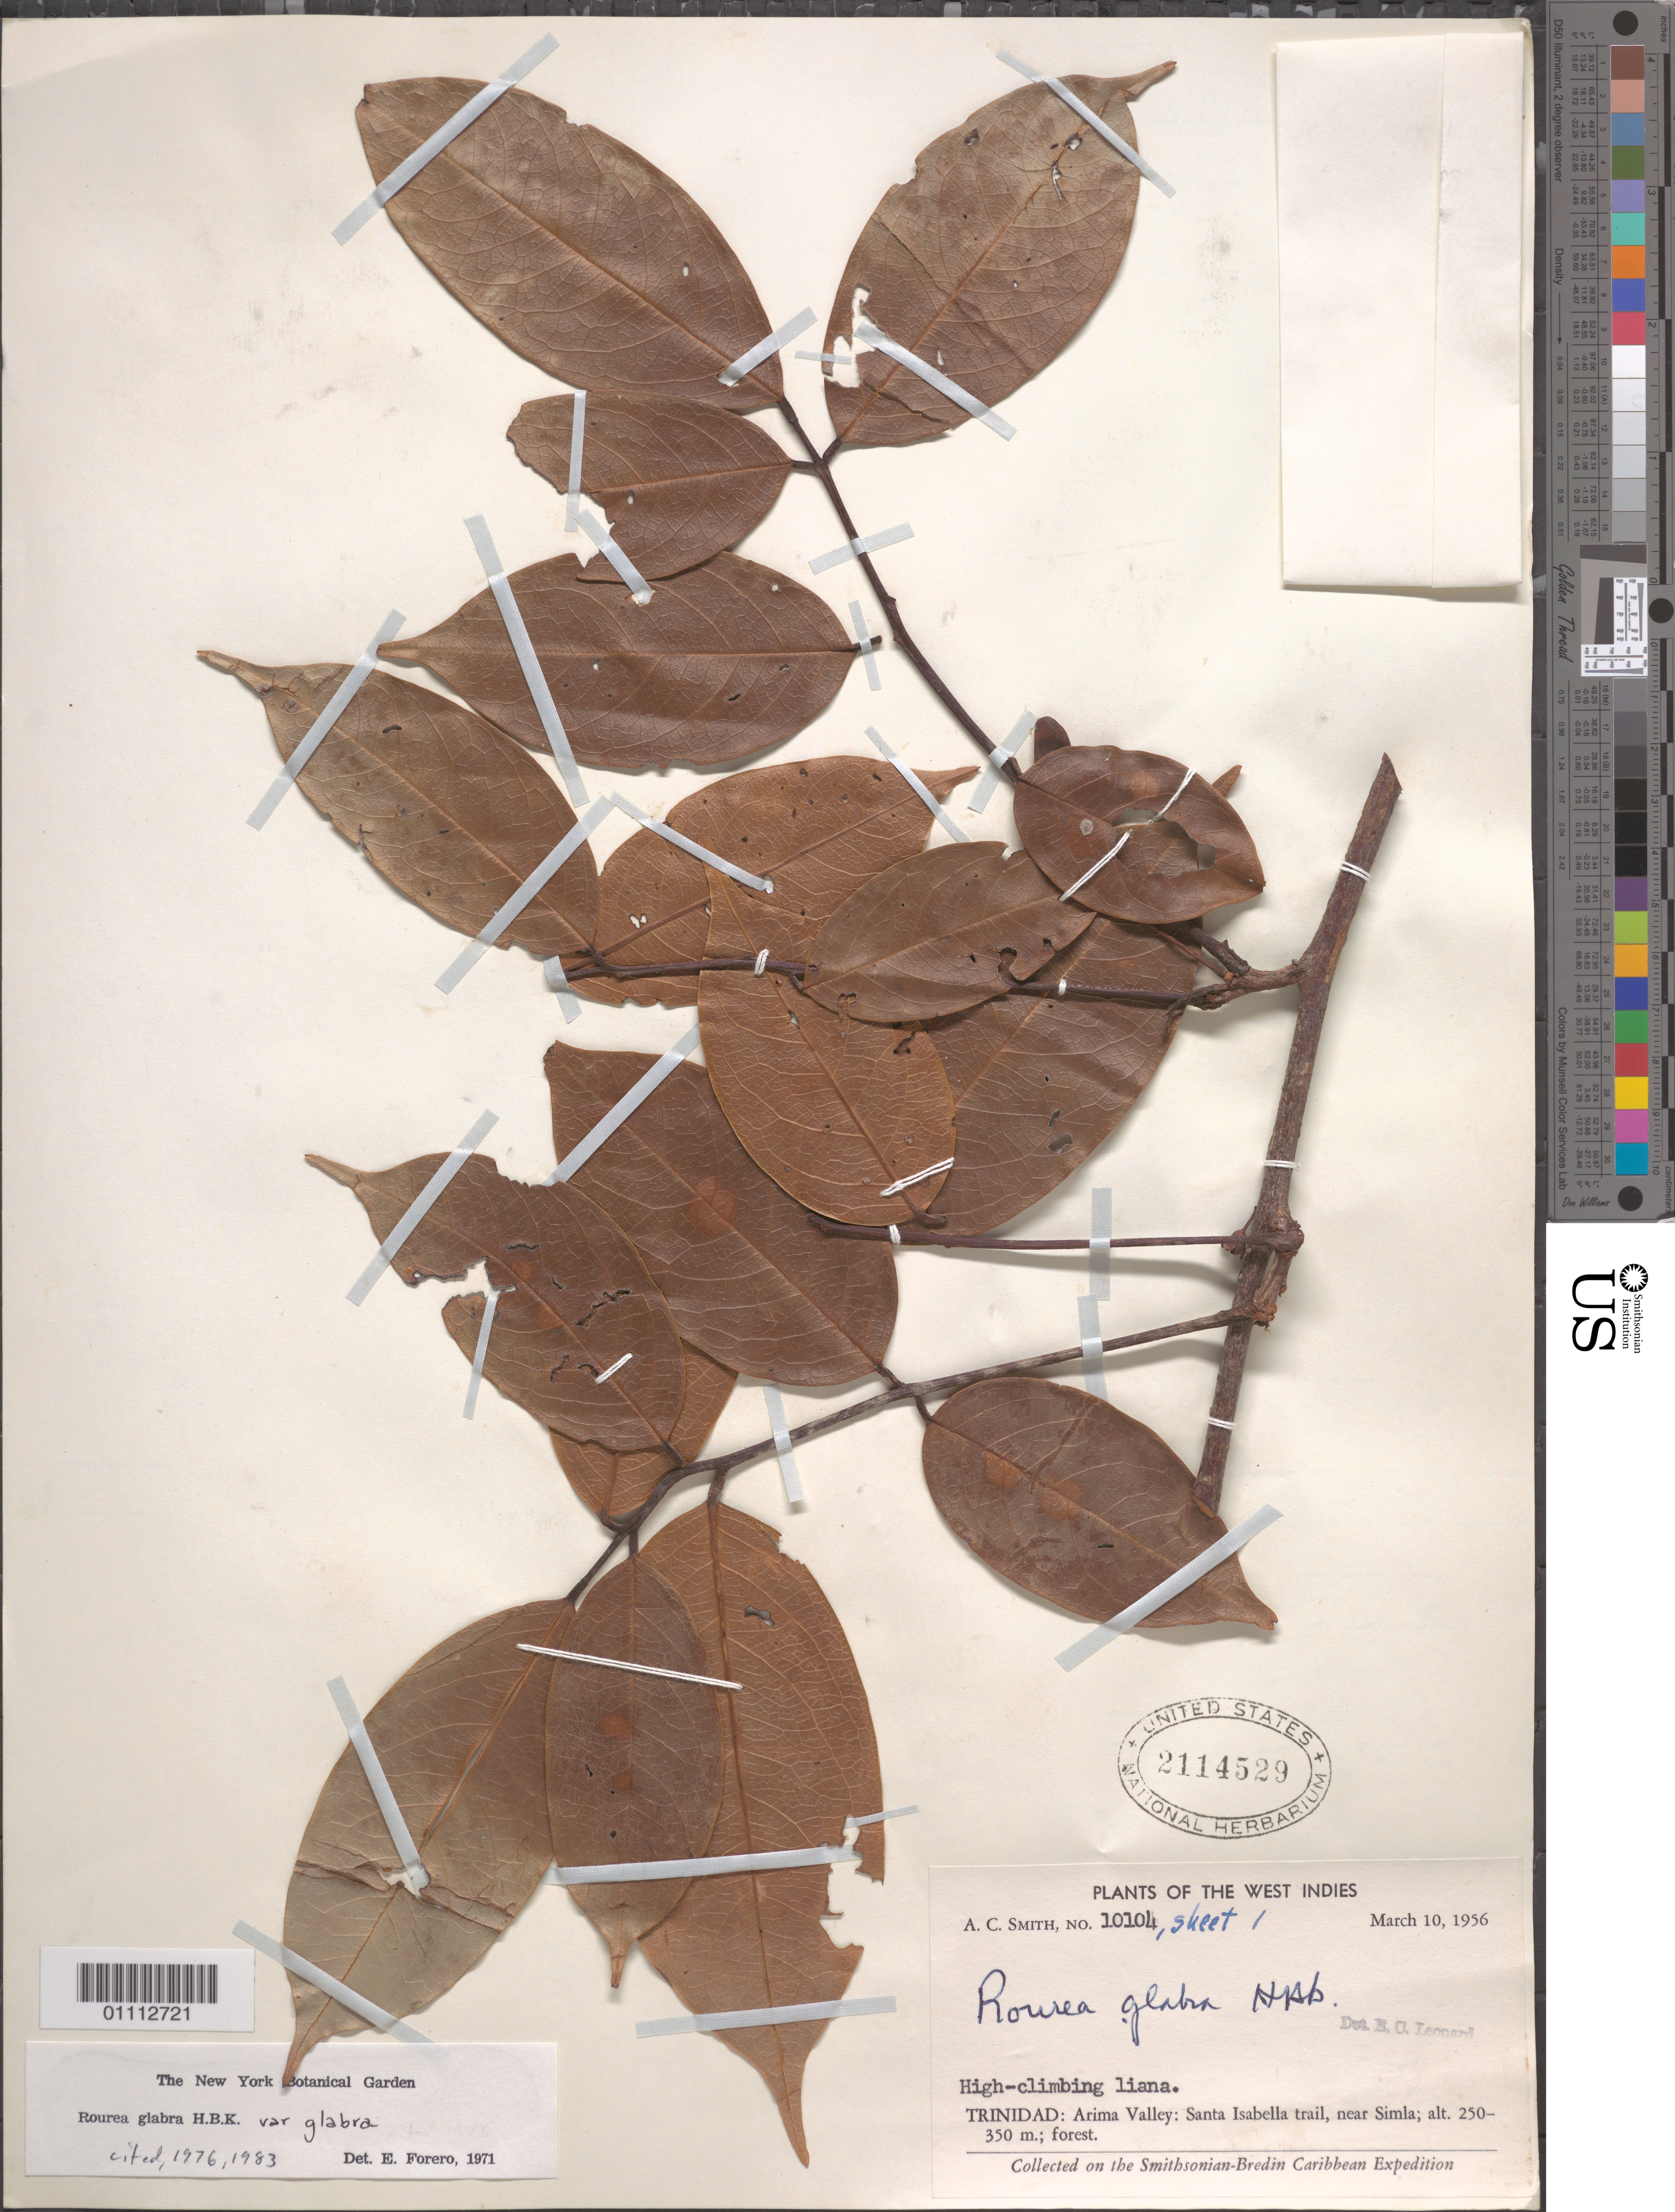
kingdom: Plantae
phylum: Tracheophyta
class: Magnoliopsida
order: Oxalidales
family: Connaraceae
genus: Rourea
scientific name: Rourea glabra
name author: Kunth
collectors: A. C. Smith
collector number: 10104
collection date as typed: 10 Mar 1956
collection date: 1956-03-10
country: Trinidad and Tobago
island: Trinidad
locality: Forest of Arima Valley: Santa Isabella trail, near Simla.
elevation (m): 250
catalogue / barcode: US 2114529